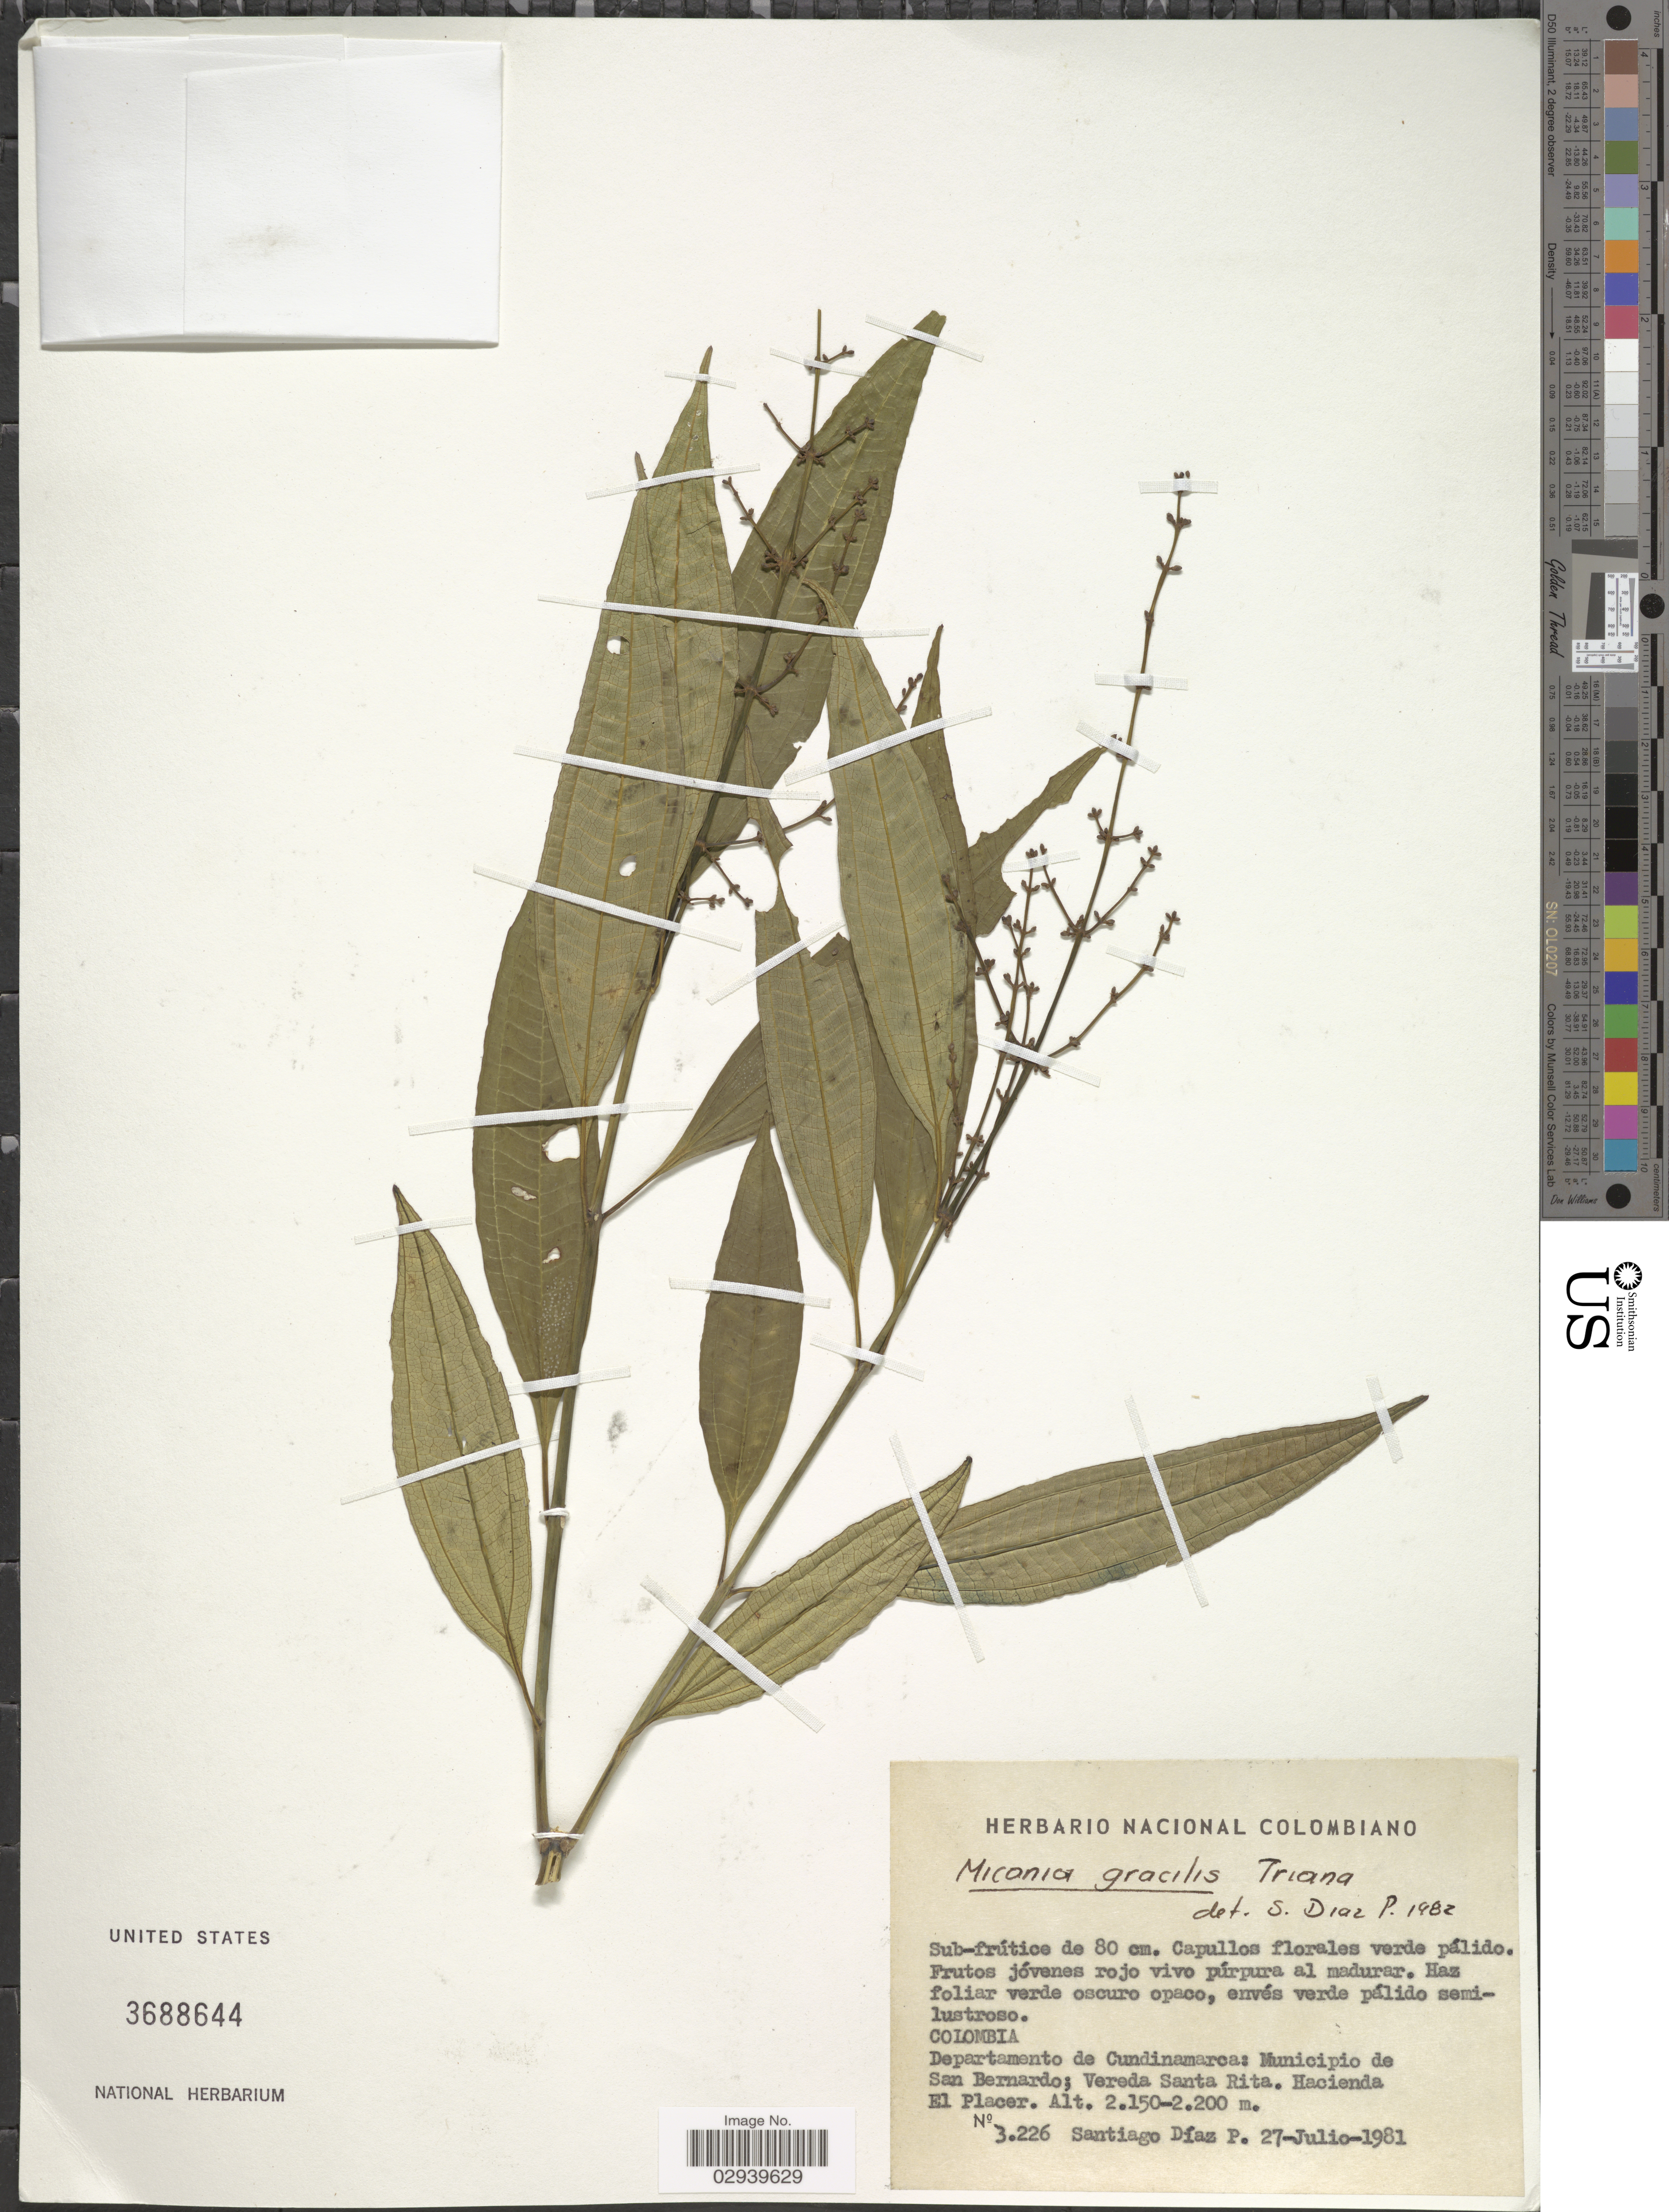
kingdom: Plantae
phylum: Tracheophyta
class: Magnoliopsida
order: Myrtales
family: Melastomataceae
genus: Miconia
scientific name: Miconia gracilis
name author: Triana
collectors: S. Diaz Piedrahita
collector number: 3226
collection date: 1981-07-27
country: Colombia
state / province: Cundinamarca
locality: Departamento de Cundinamarca: Municipio de San Bernardo; Vereda Santa Rita. Hacienda El Placer.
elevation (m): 2150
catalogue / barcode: US 3688644